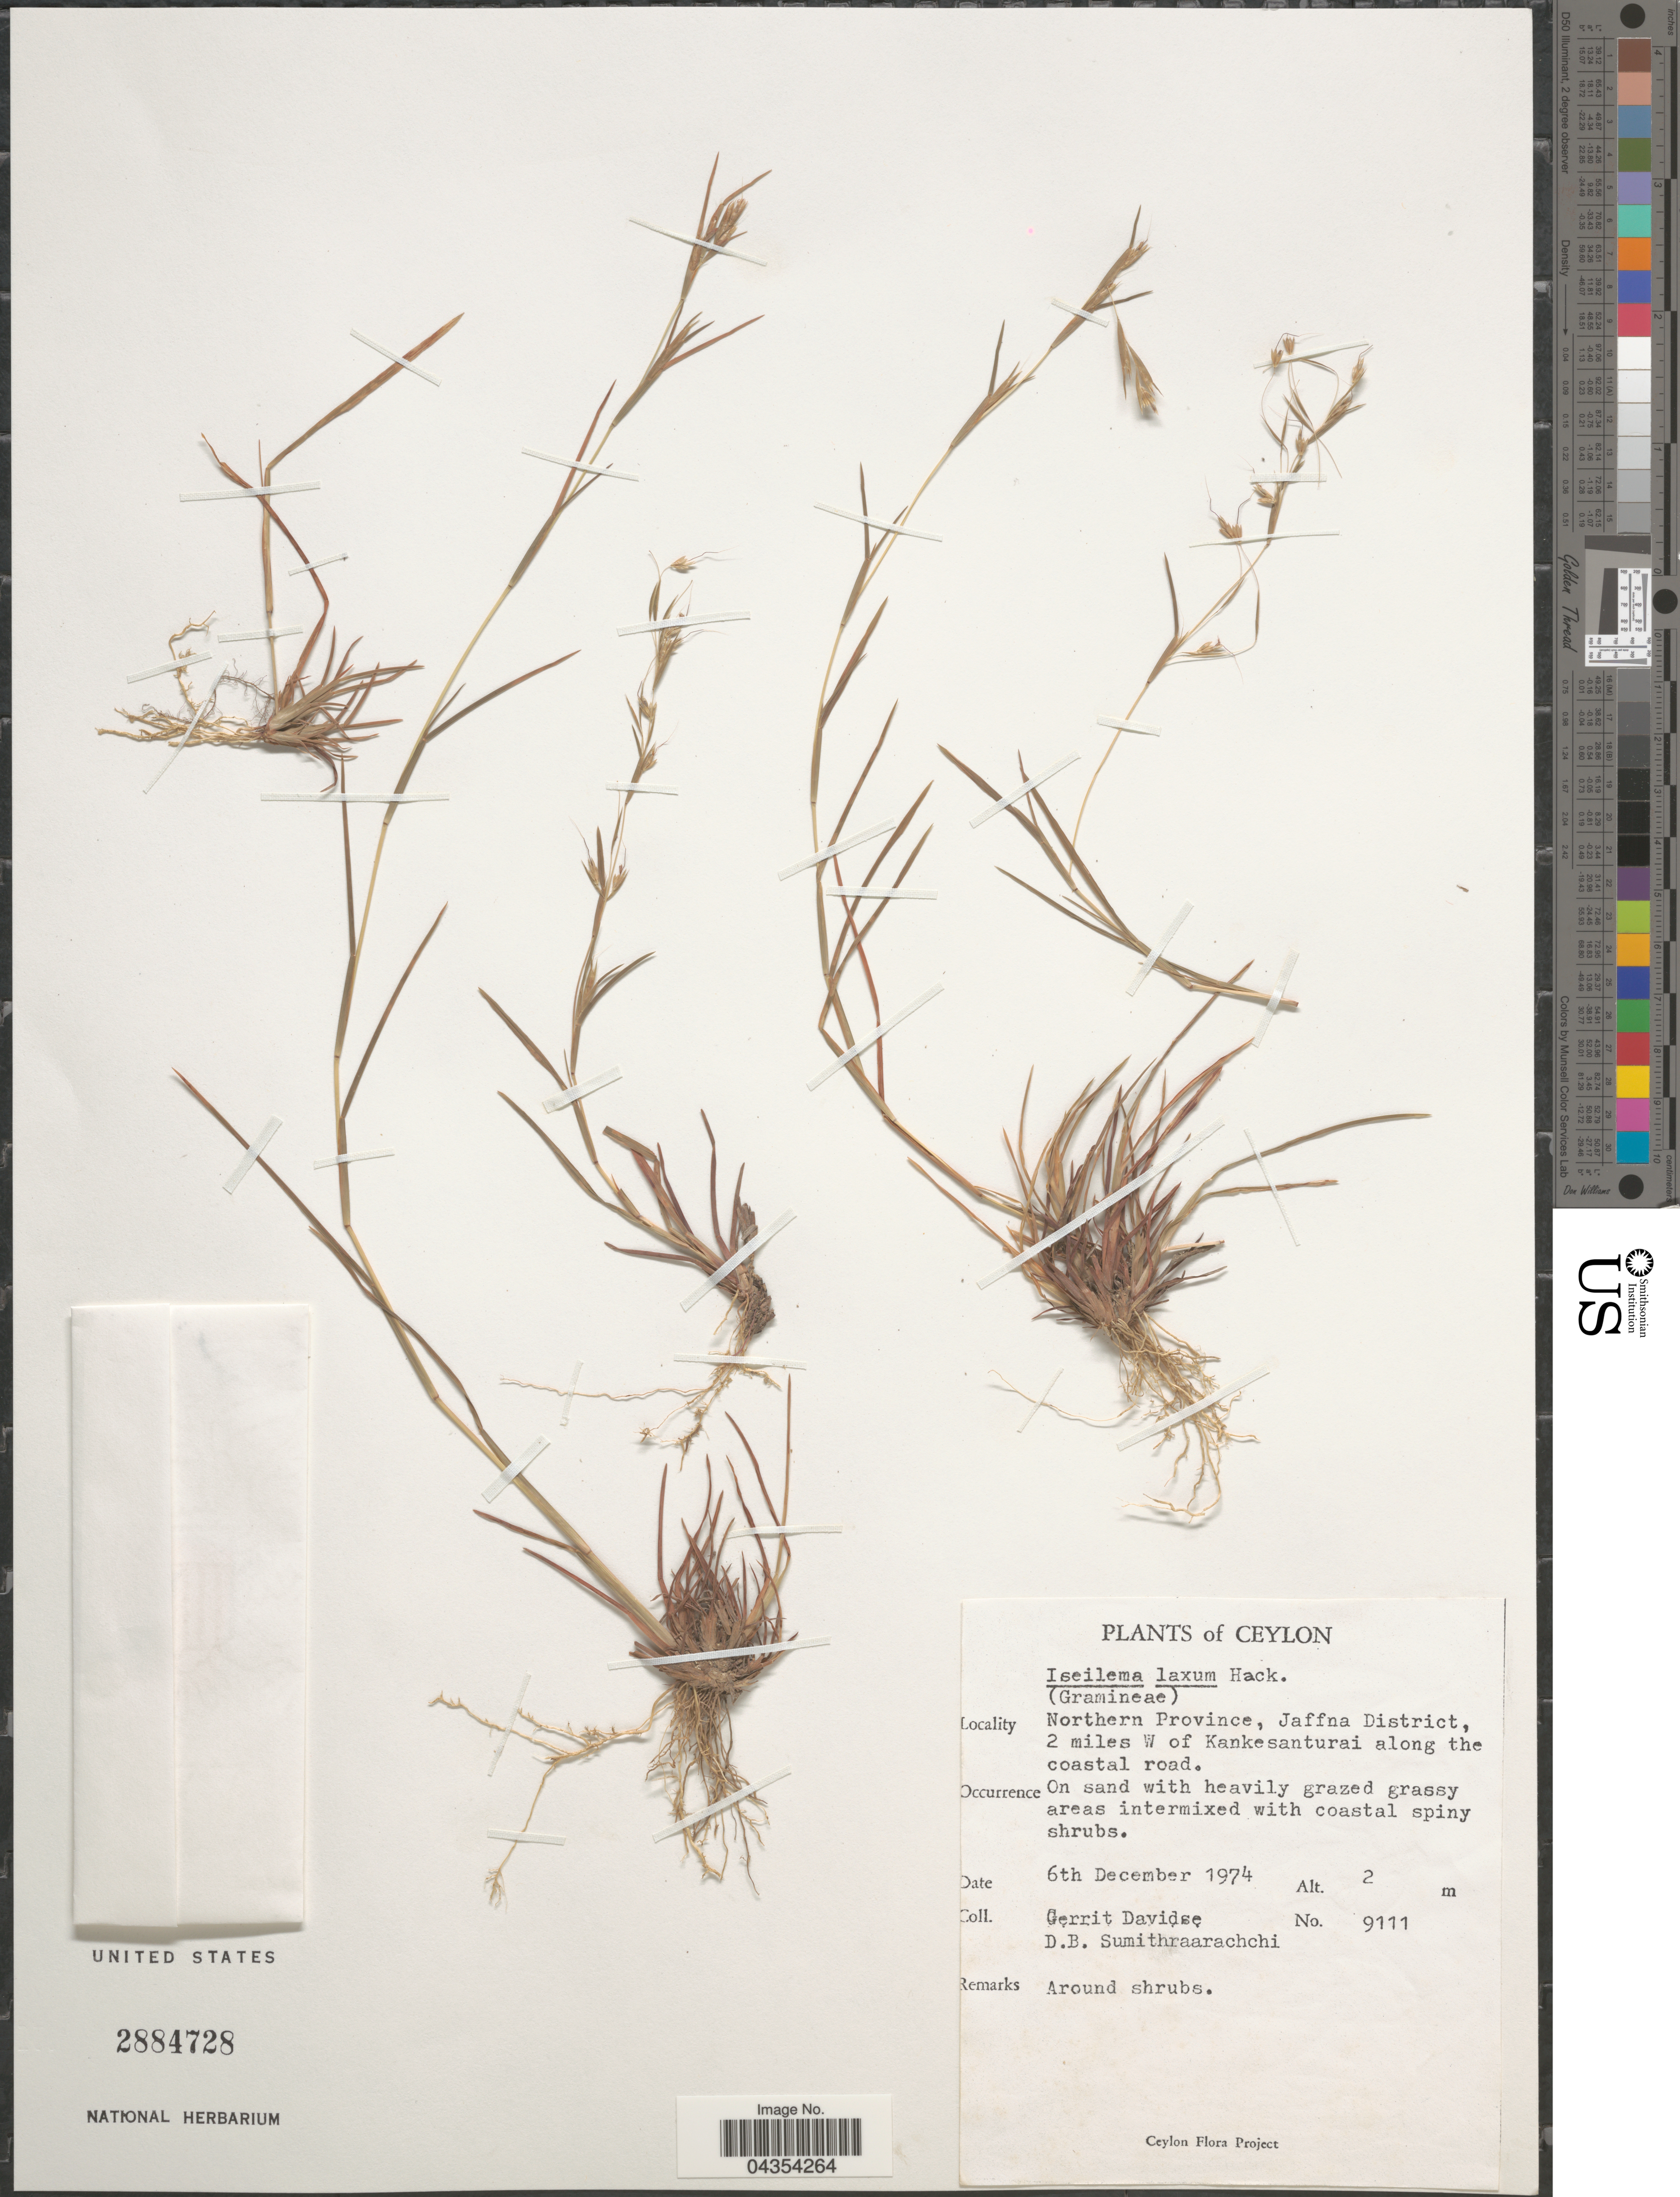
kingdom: Plantae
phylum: Tracheophyta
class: Liliopsida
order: Poales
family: Poaceae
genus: Iseilema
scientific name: Iseilema jainiana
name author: P. Umam. & P. Daniel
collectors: G. Davidse & D. B. Sumithraarachchi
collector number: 9111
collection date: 1974-12-06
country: Sri Lanka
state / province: Northern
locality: Ceylon. Jaffna District, 2 miles W of Kankesanturai along the coastal road.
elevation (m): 2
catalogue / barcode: US 2884728